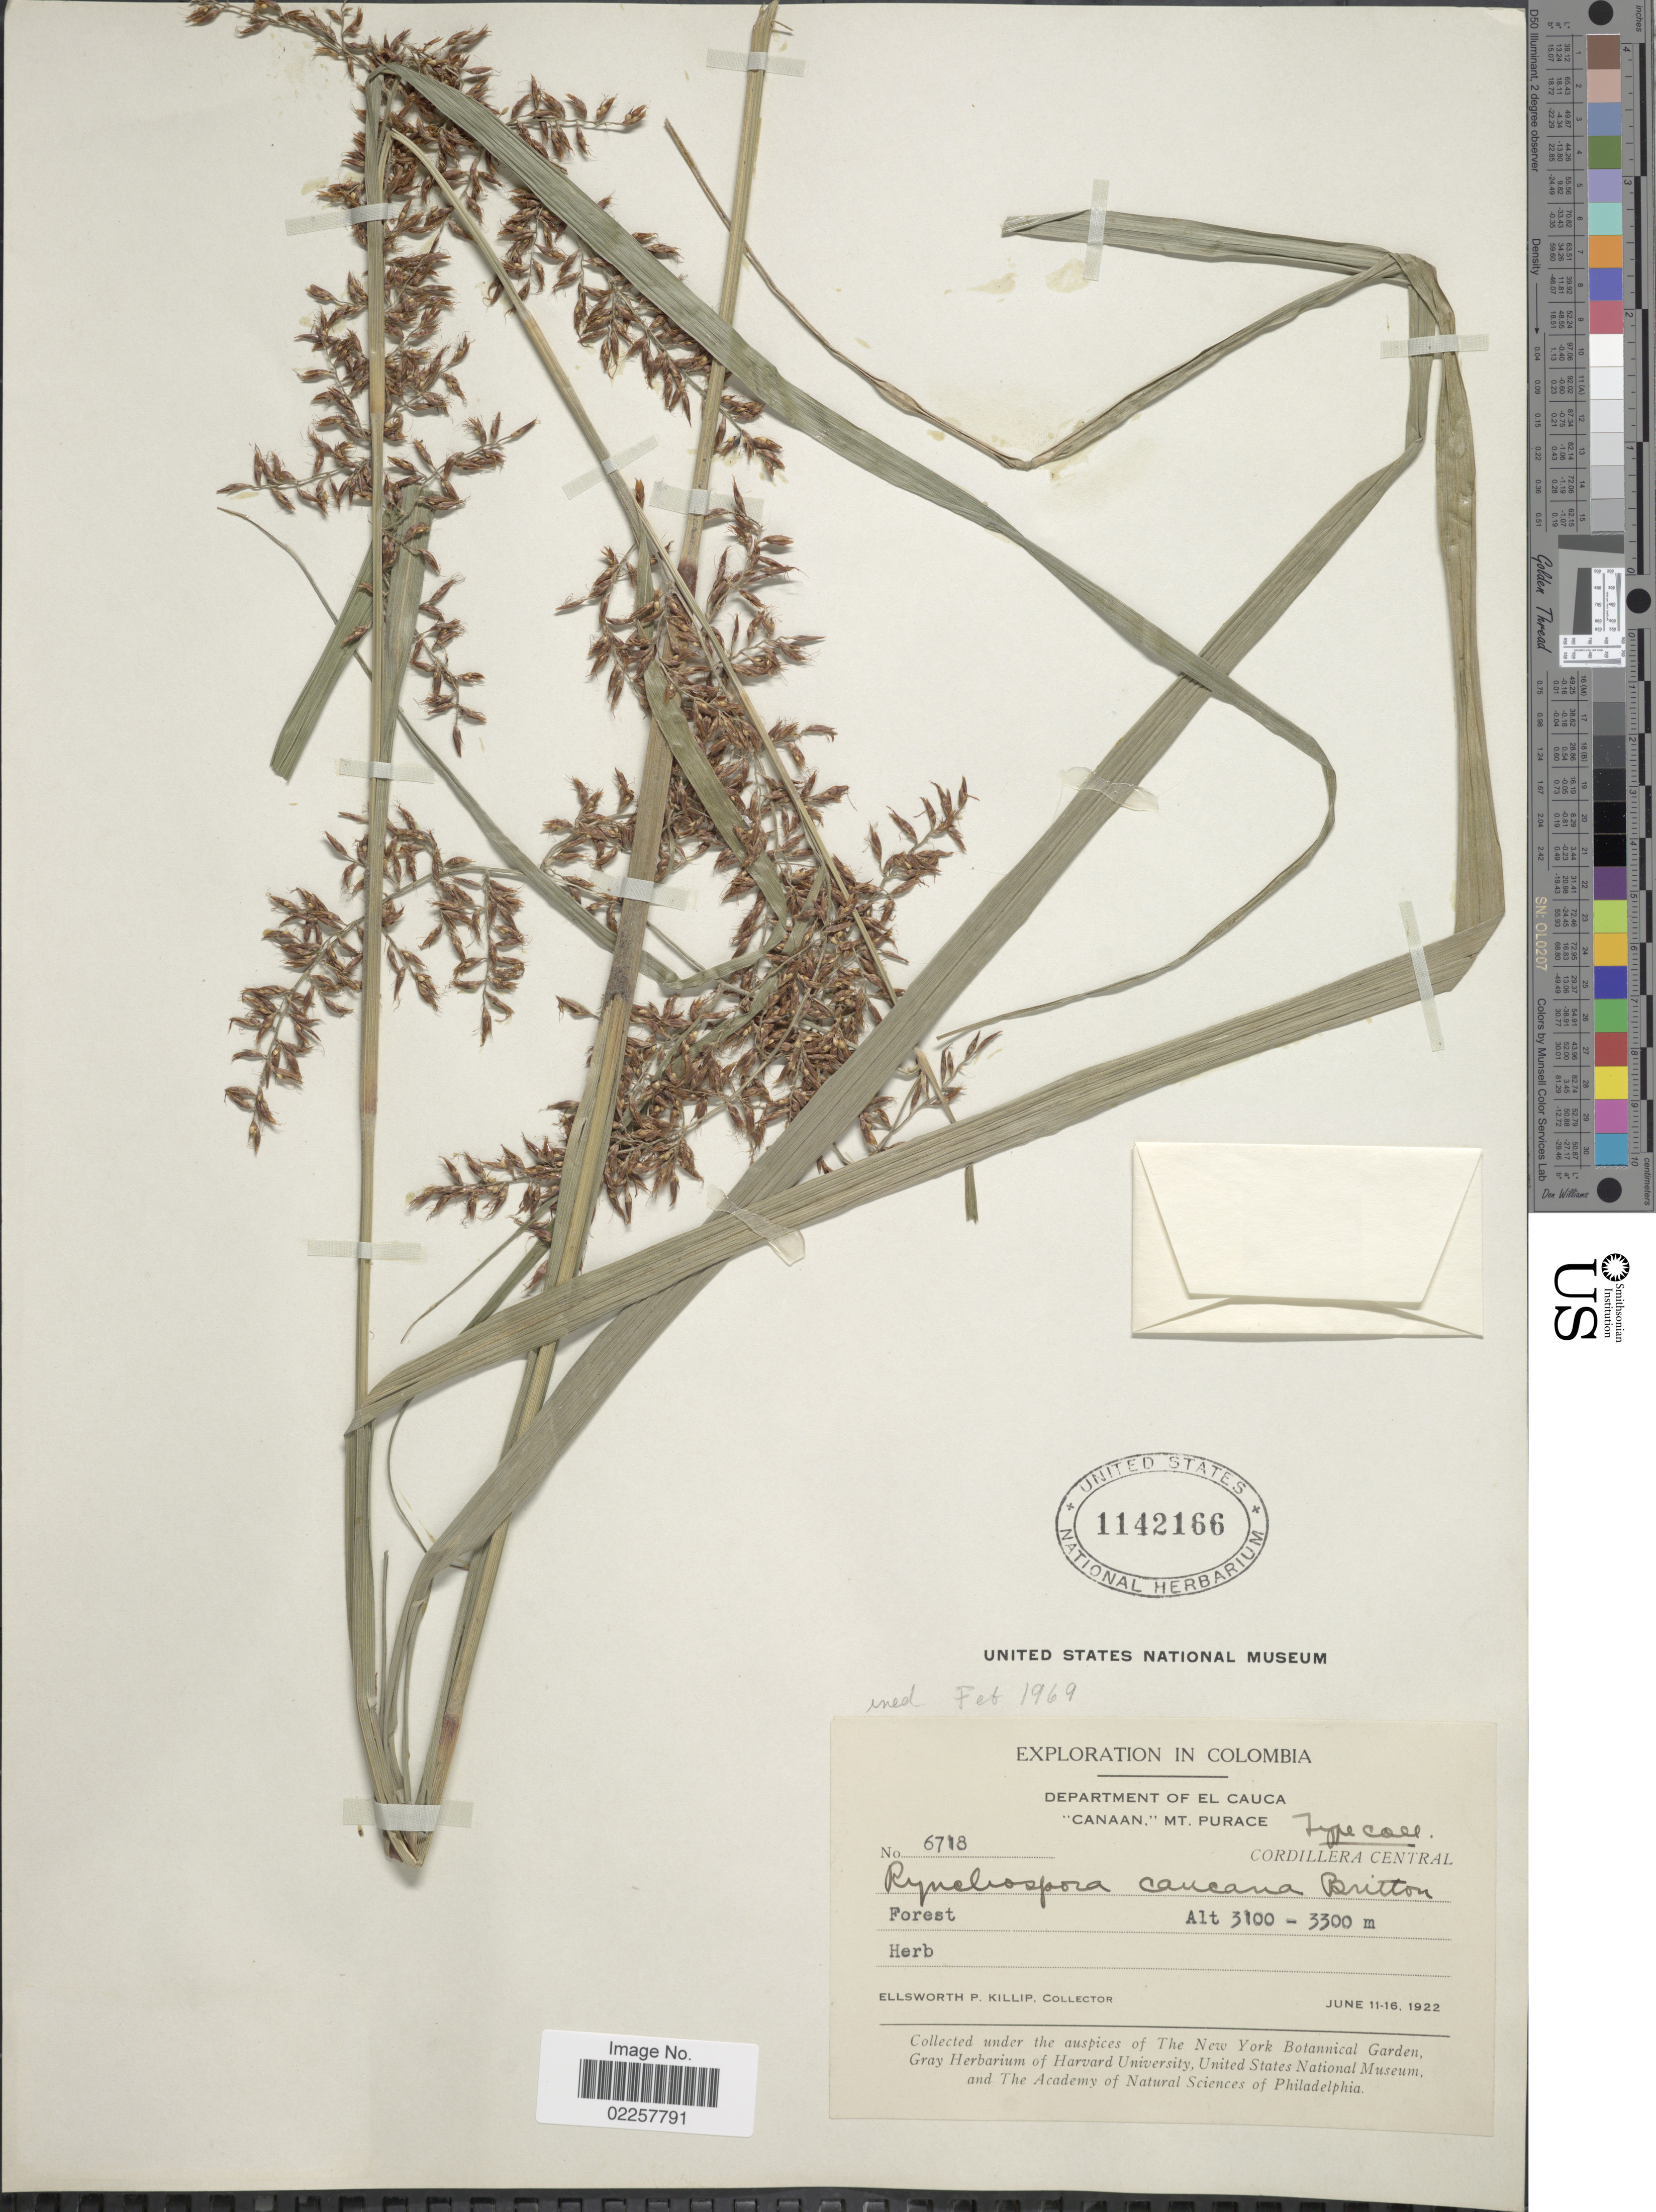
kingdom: Plantae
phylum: Tracheophyta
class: Liliopsida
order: Poales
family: Cyperaceae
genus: Rhynchospora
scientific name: Rhynchospora sp.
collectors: E. P. Killip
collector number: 6718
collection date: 1922-06-11/1922-06-16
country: Colombia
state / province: Cauca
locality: Canaan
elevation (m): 3100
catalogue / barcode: US 1142166